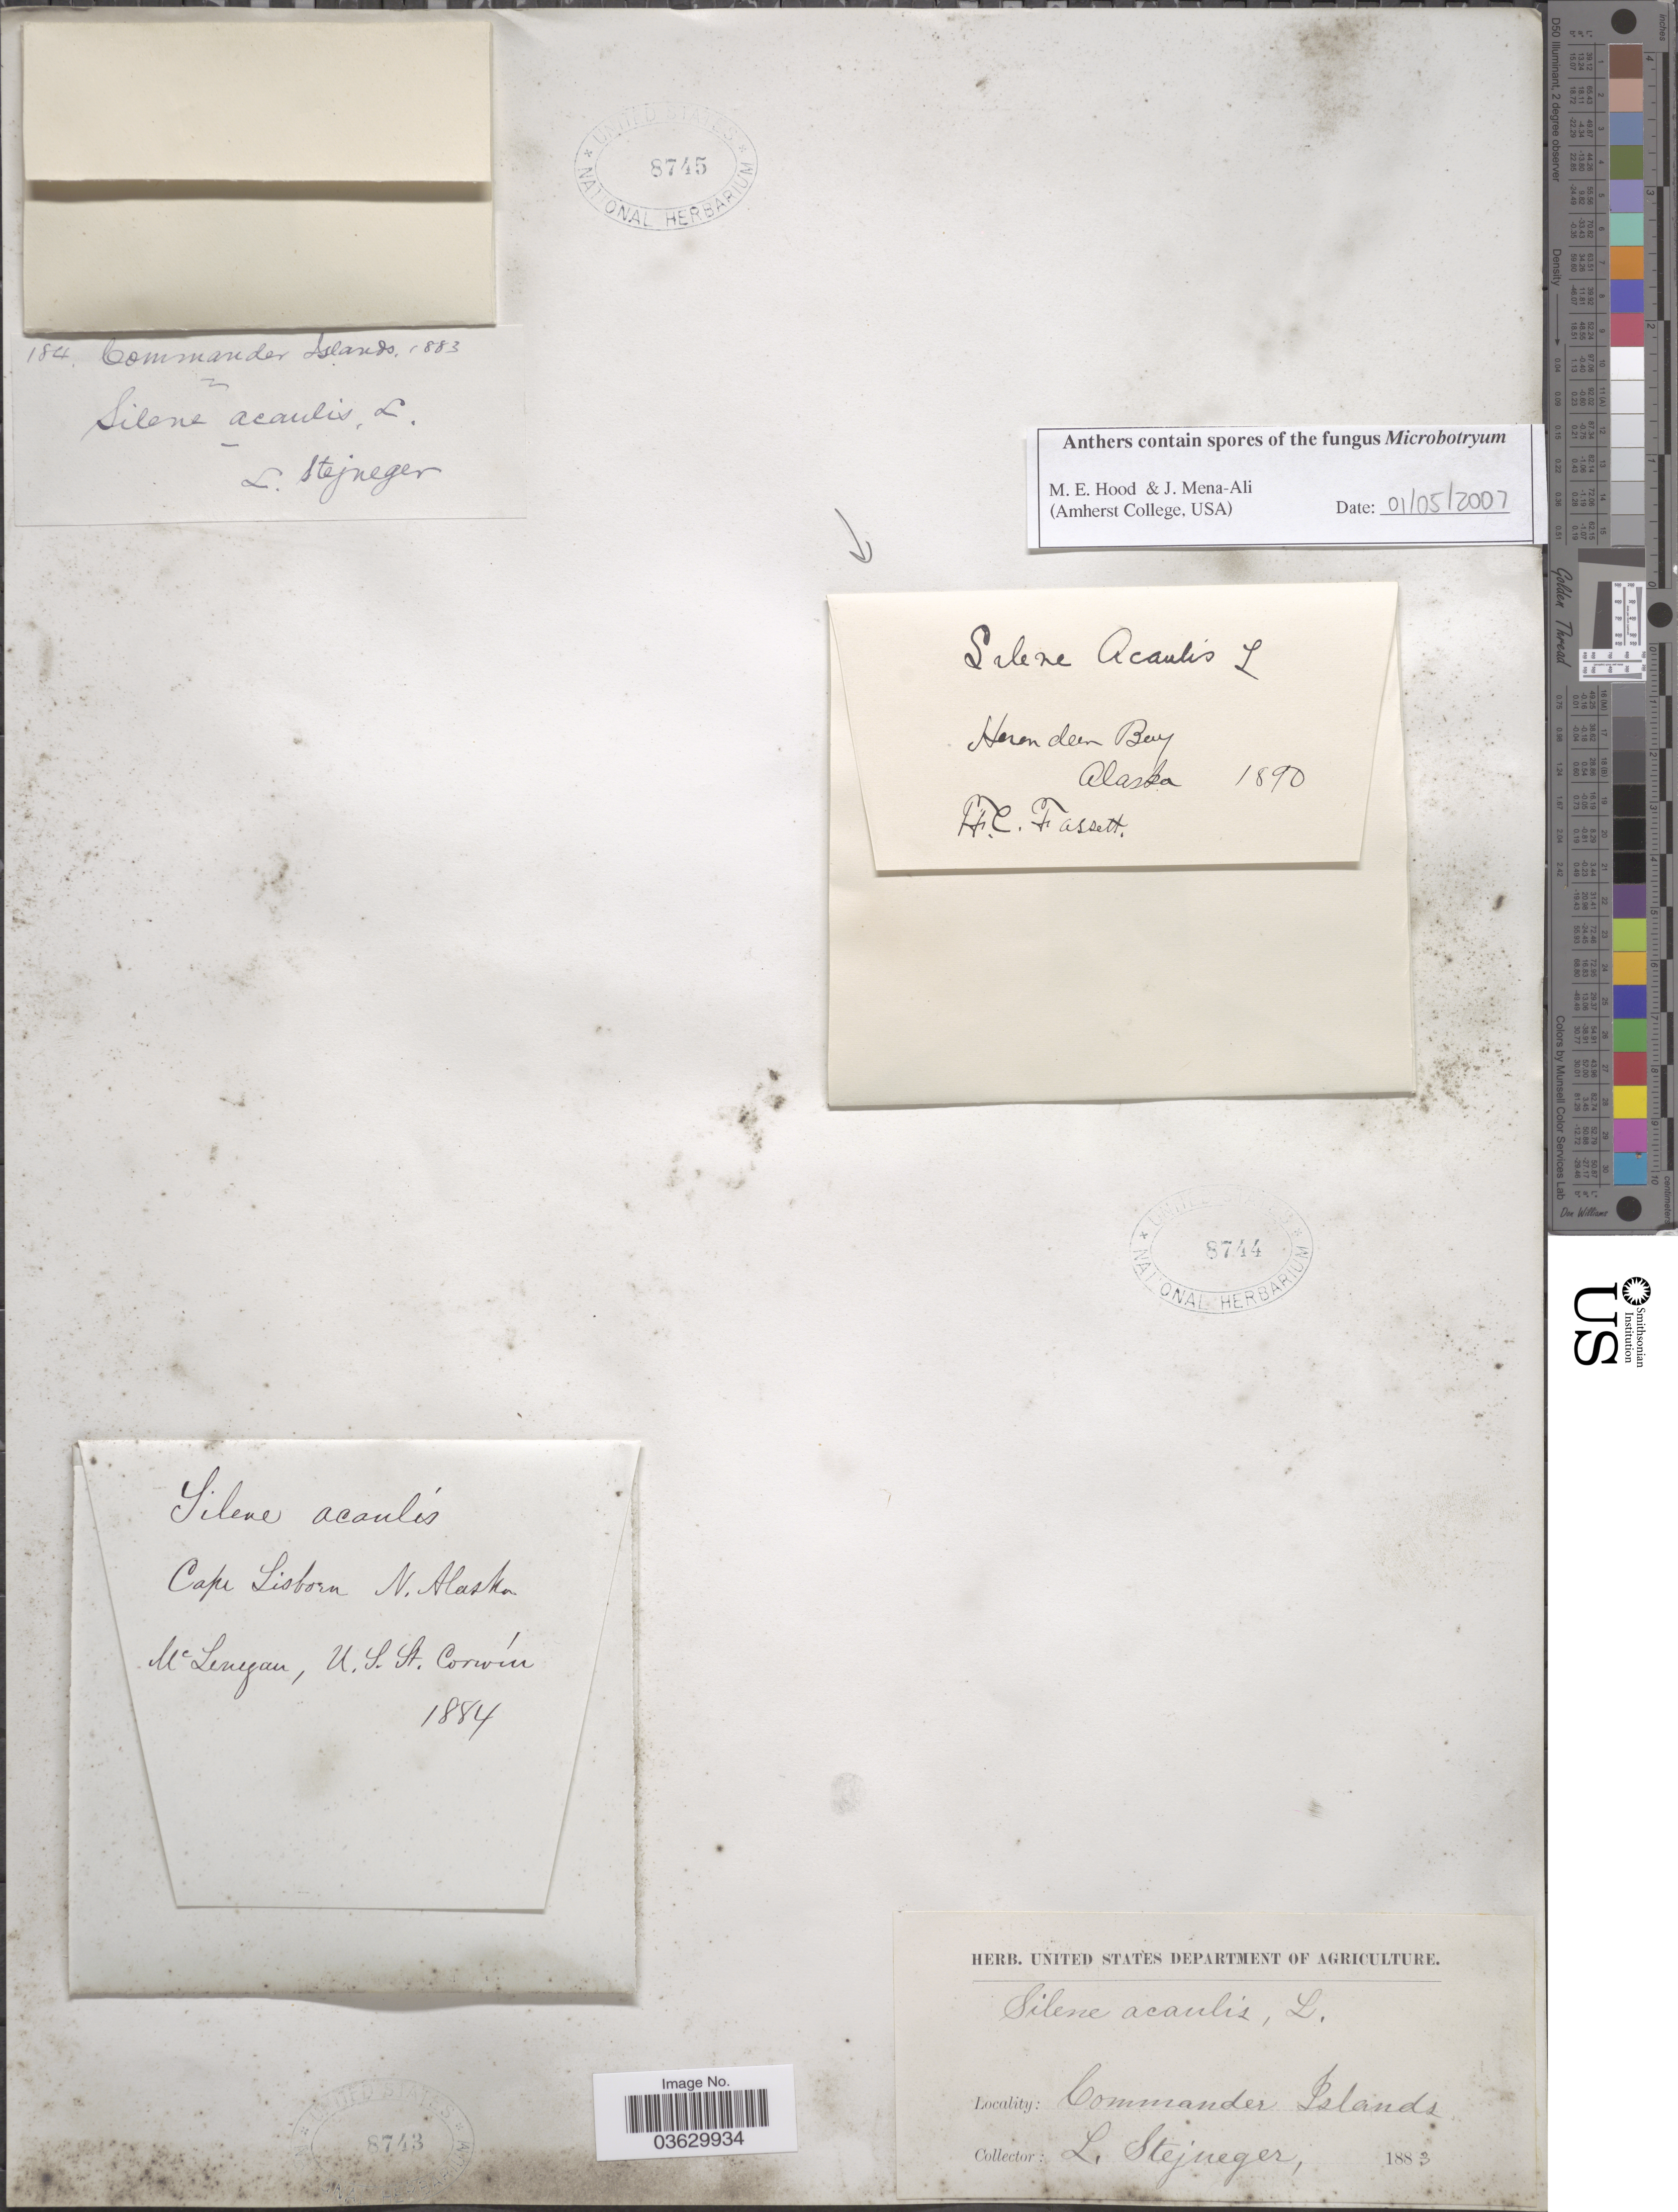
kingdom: Plantae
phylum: Tracheophyta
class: Magnoliopsida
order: Caryophyllales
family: Caryophyllaceae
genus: Silene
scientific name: Silene acaulis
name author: (L.) Jacq.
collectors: H. C. Fassett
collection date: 1890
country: United States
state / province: Alaska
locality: Herendeen Bay.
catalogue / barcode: US 8744-2